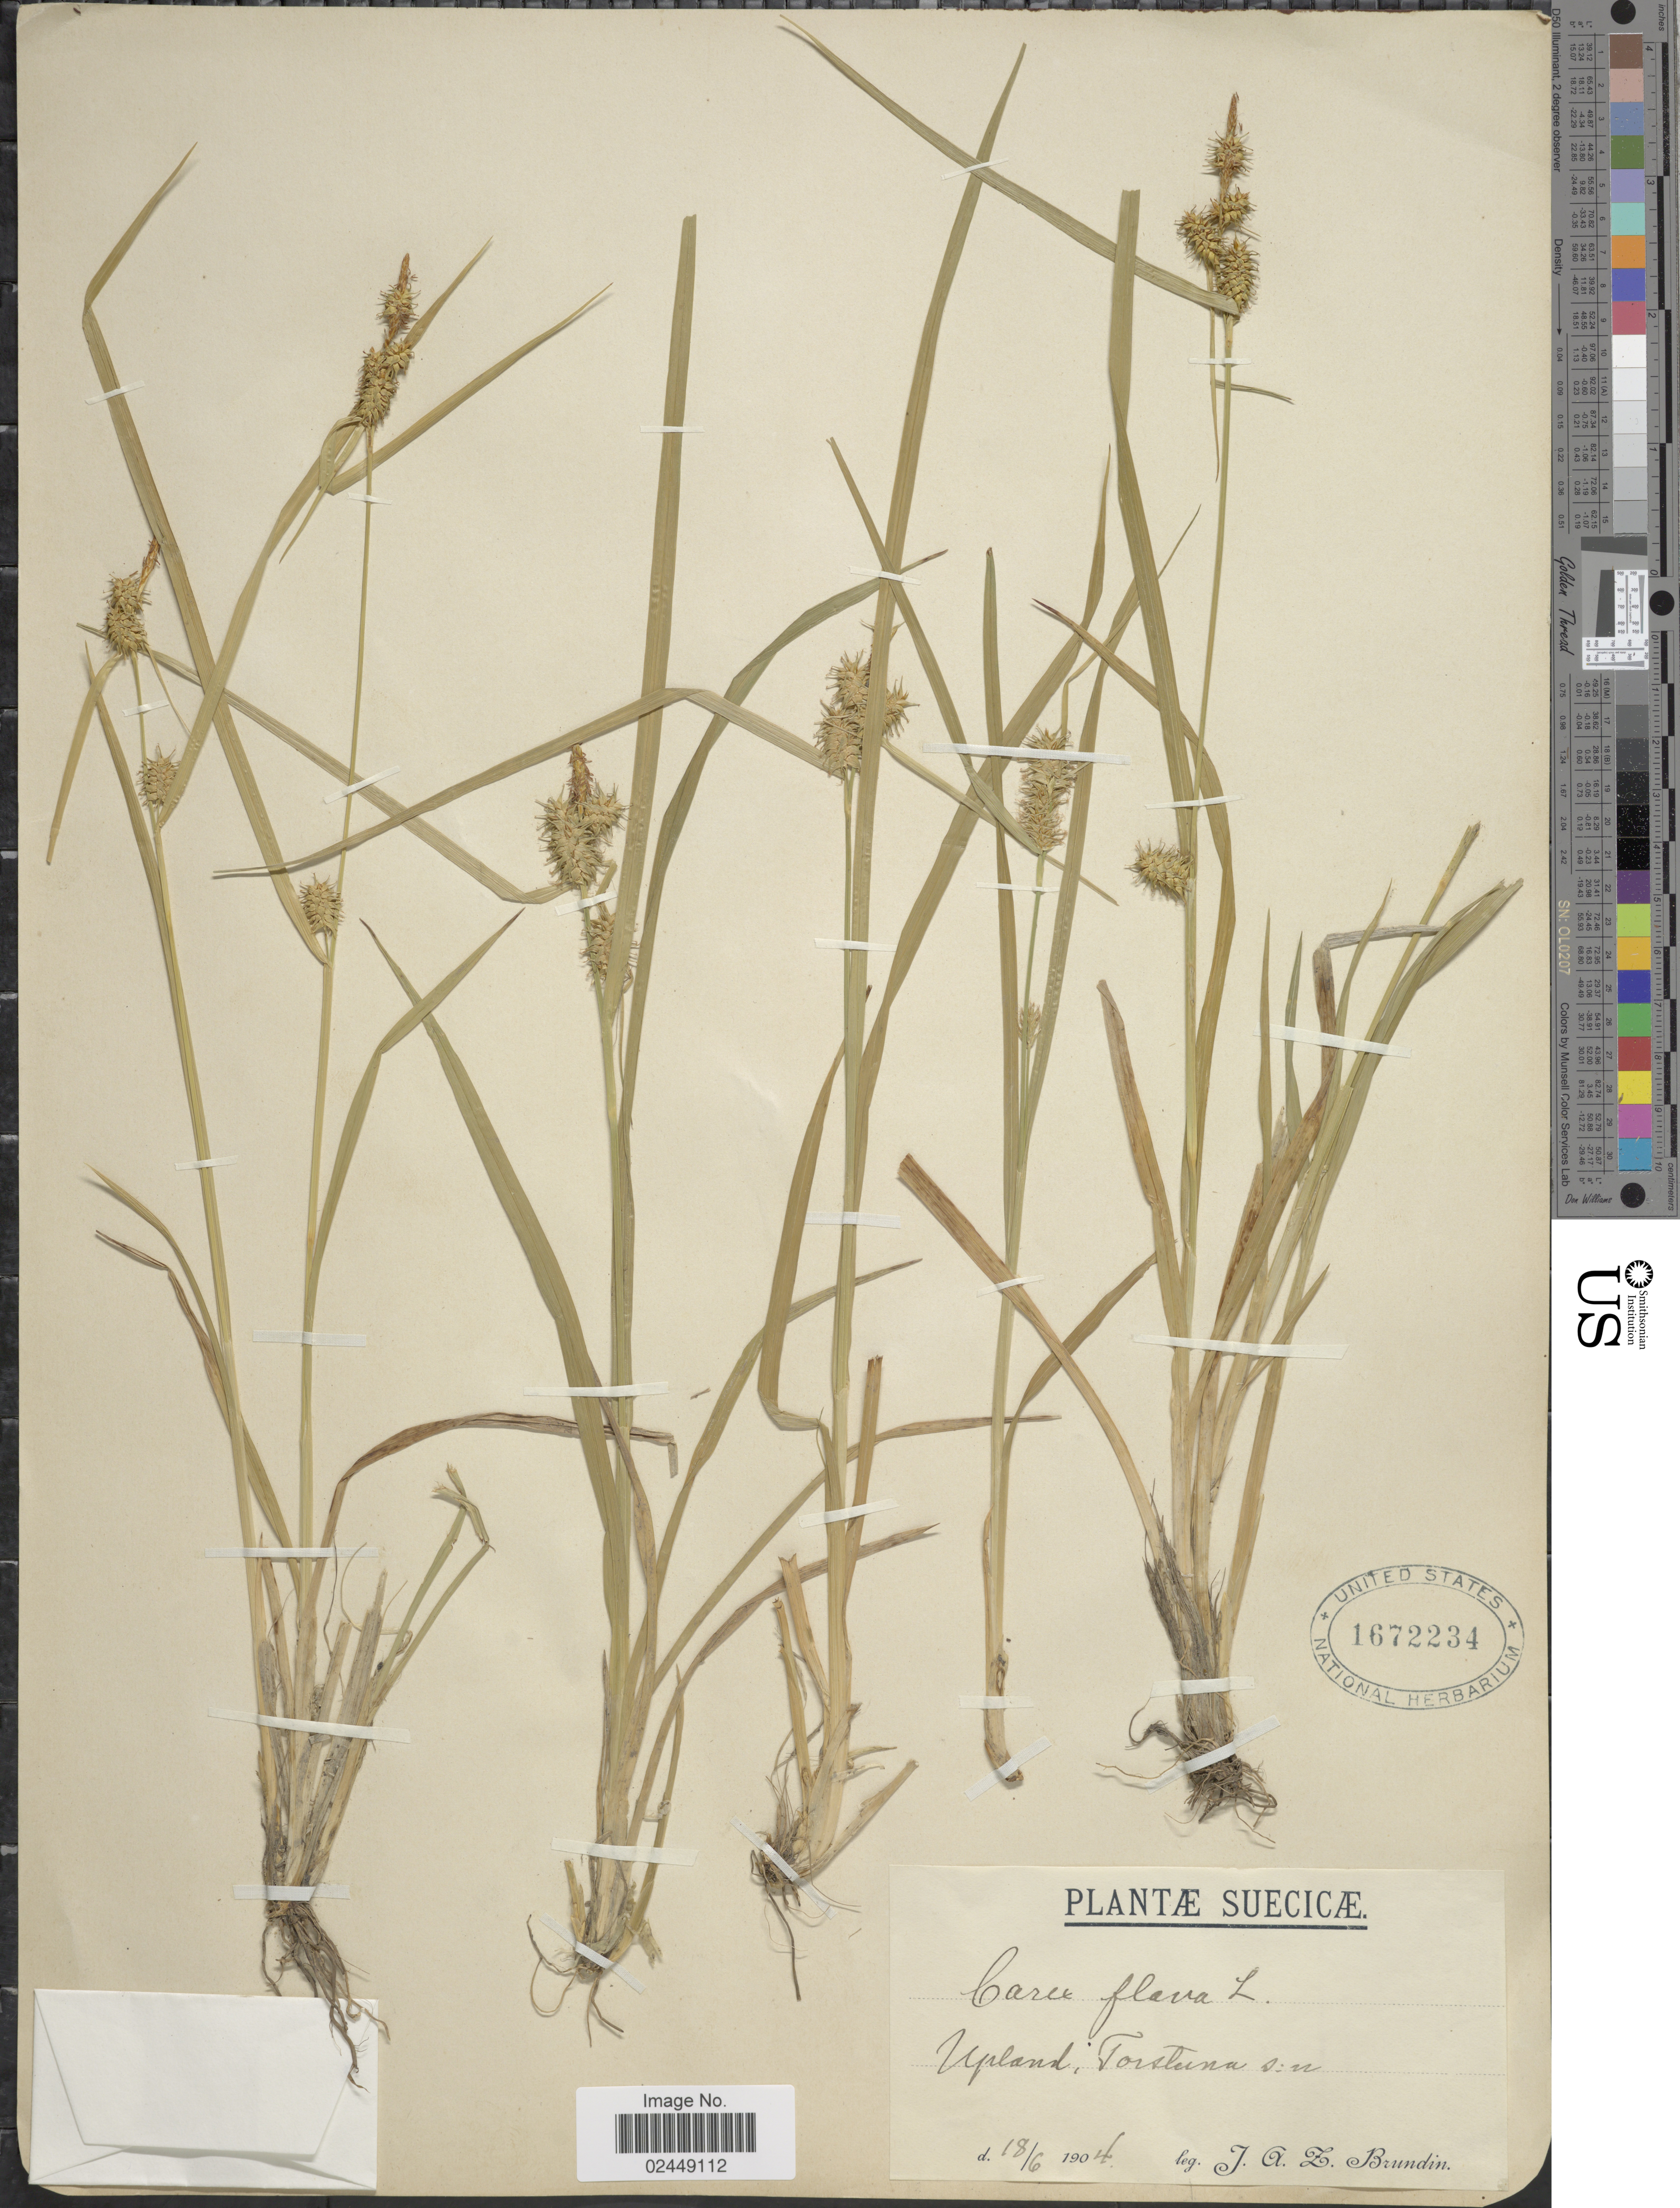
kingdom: Plantae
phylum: Tracheophyta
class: Liliopsida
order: Poales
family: Cyperaceae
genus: Carex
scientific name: Carex flava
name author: L.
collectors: J. Brundin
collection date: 1904-06-18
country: Sweden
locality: Upland i Torstuna s;n.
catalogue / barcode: US 1672234